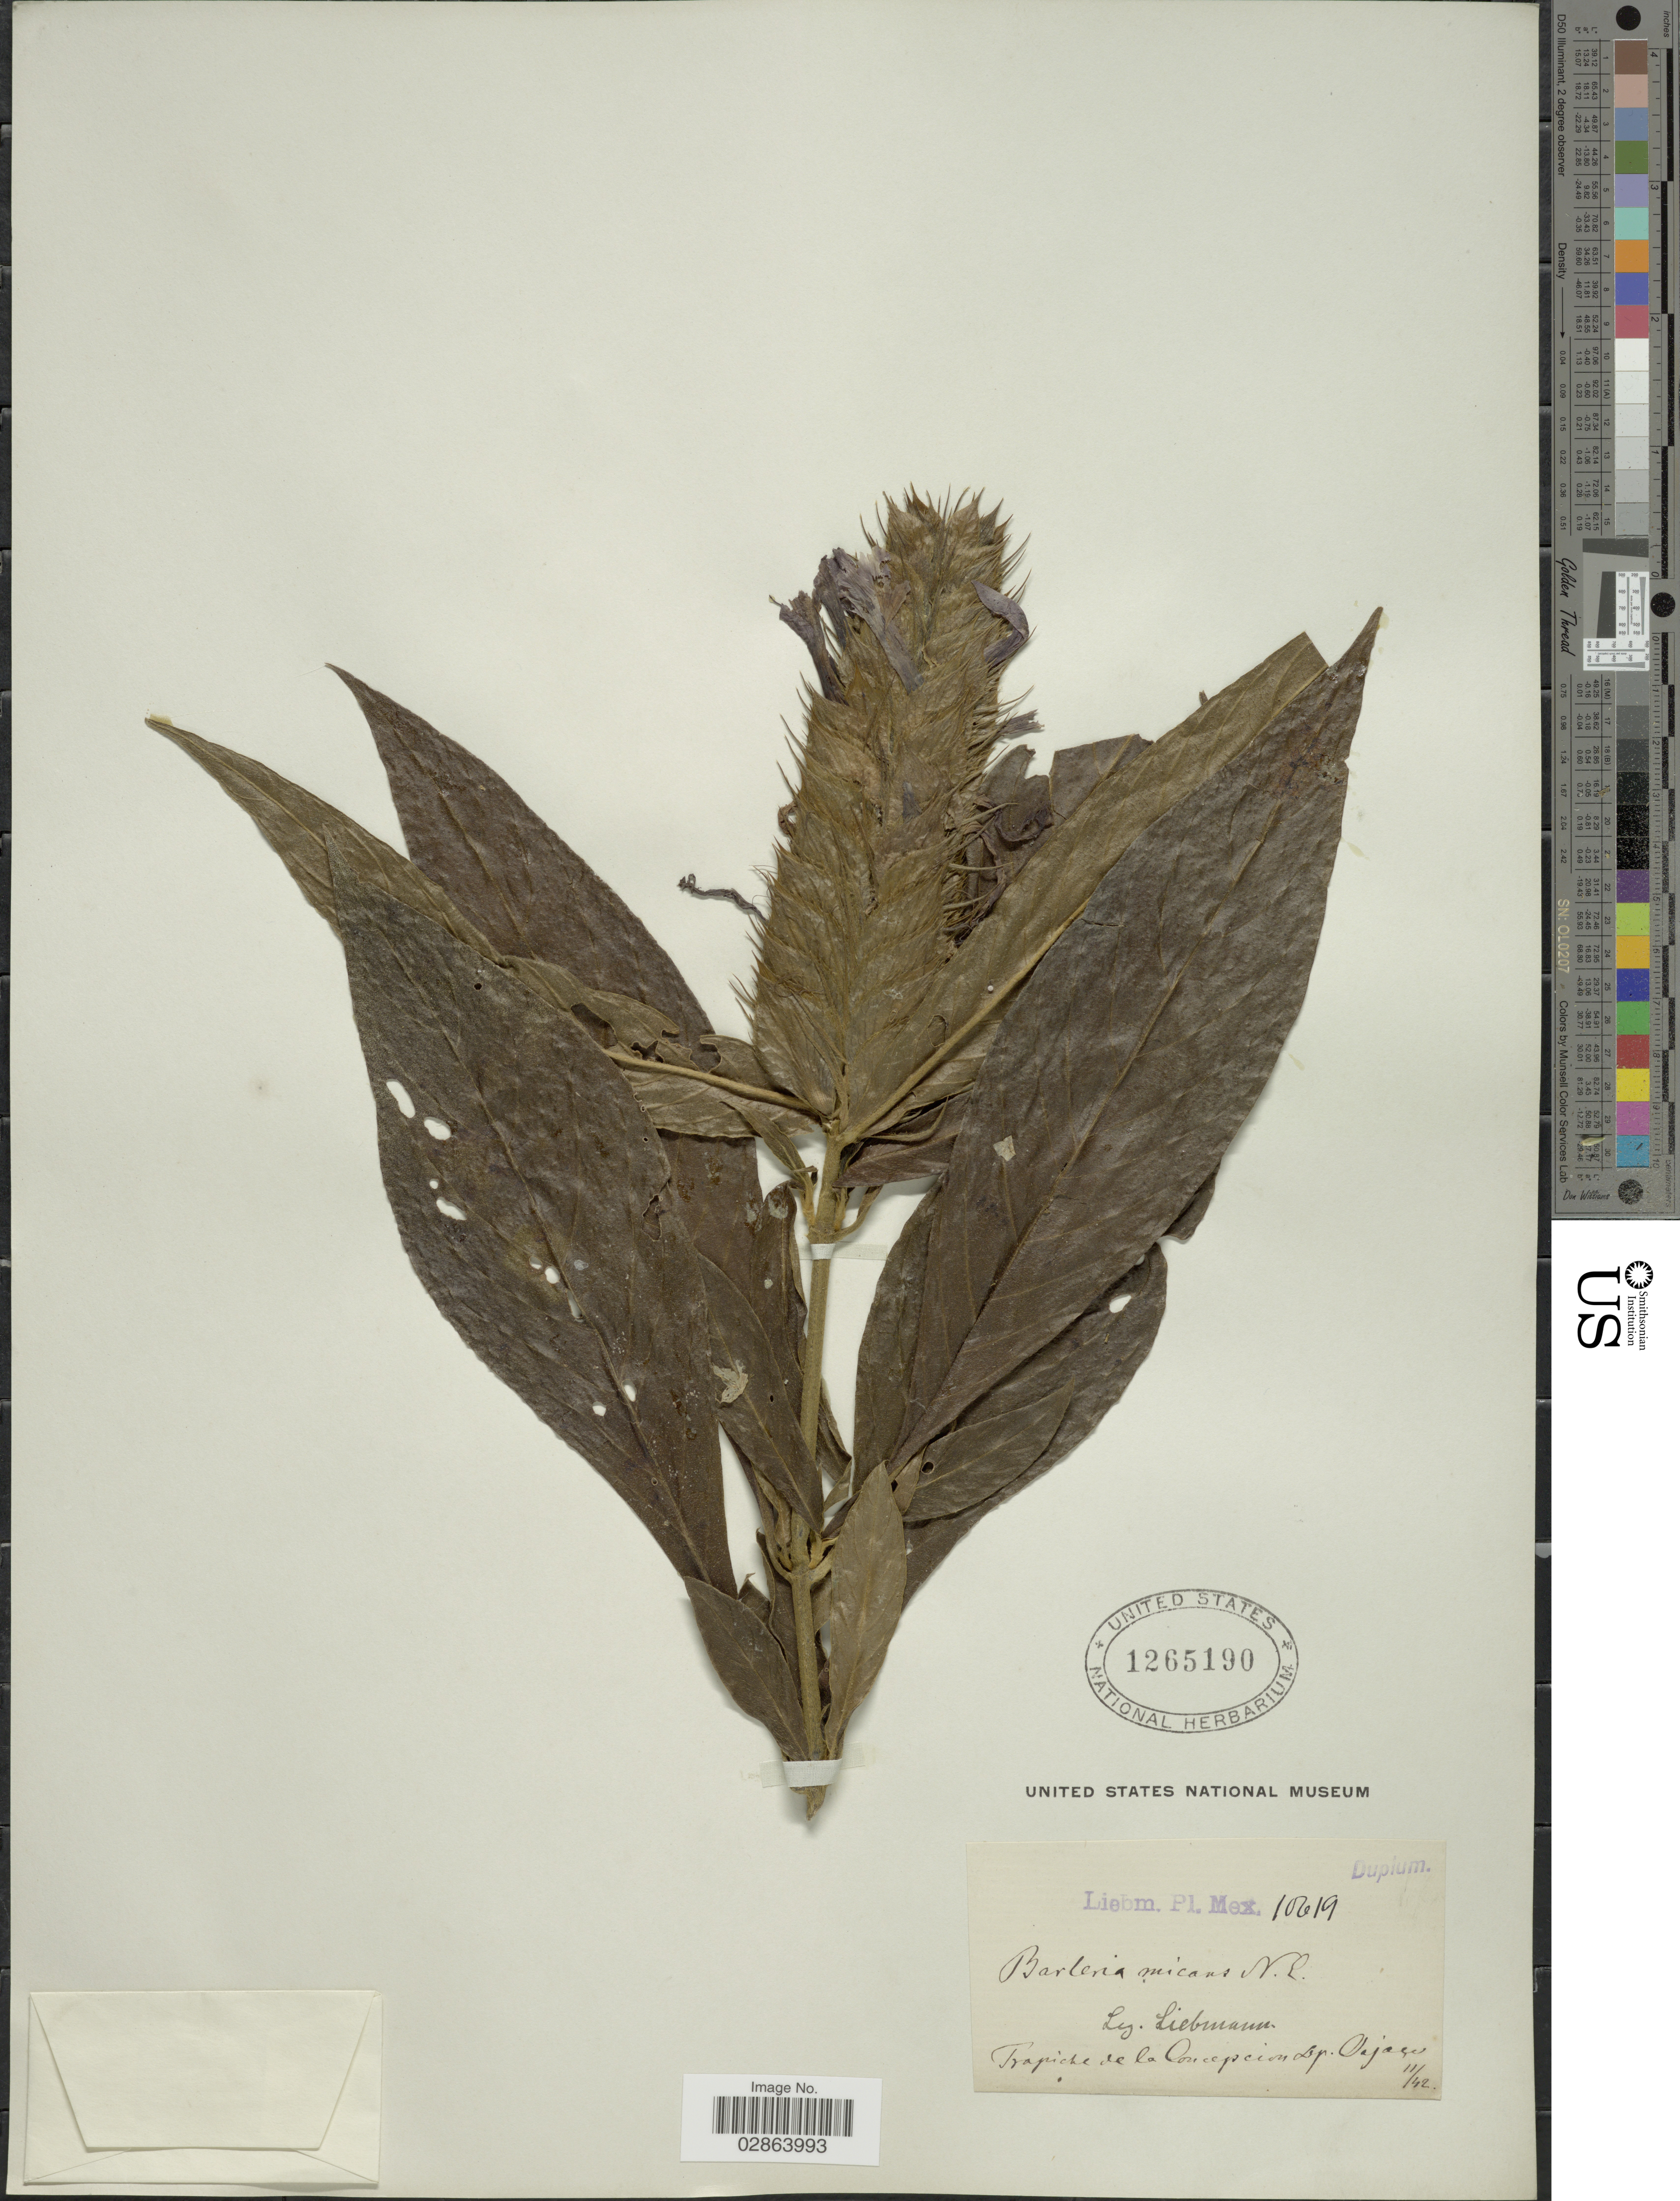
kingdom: Plantae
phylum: Tracheophyta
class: Magnoliopsida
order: Lamiales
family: Acanthaceae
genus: Barleria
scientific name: Barleria oenotheroides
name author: Dum. Cours.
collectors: Liebmann, --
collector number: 10619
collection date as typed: Transcribed d/m/y: /11/42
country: Mexico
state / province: Oaxaca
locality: Trapiche de la Concepcion, Dp. Oaxaca.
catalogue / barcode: US 1265190